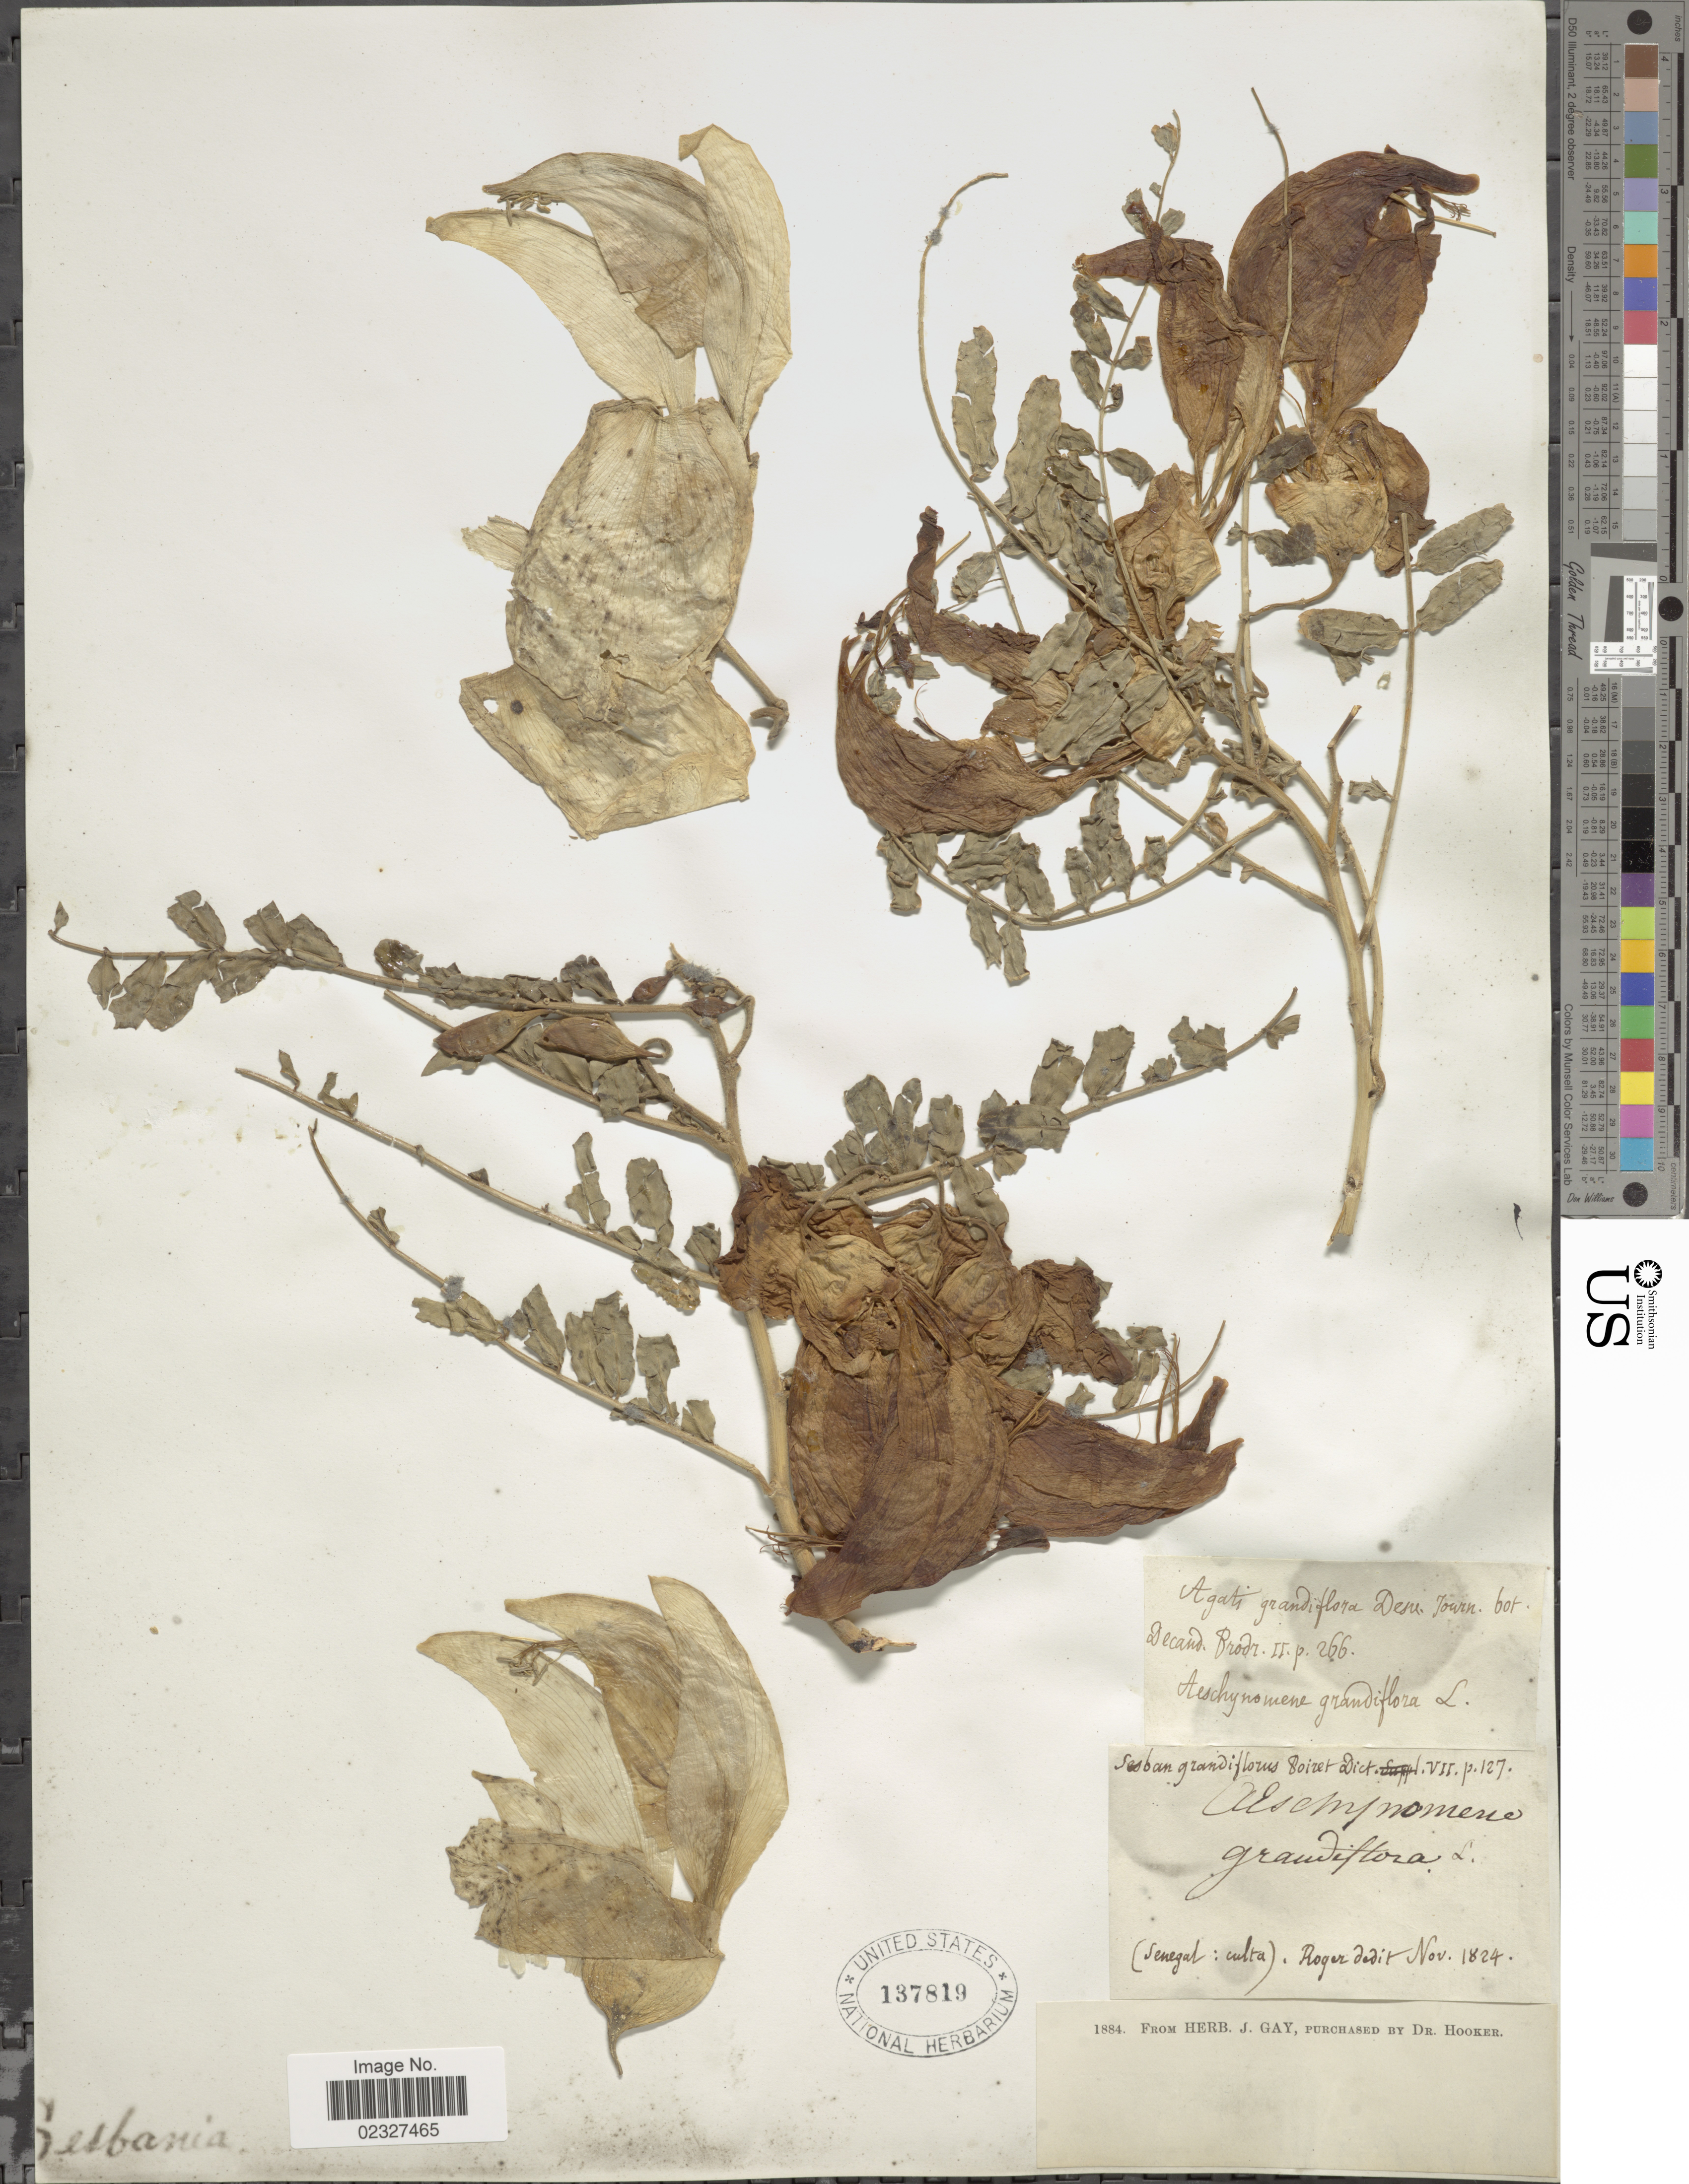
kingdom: Plantae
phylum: Tracheophyta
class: Magnoliopsida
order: Fabales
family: Fabaceae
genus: Sesbania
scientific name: Sesbania grandiflora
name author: (L.) Poir.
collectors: Roger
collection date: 1824-11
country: Senegal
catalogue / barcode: US 137819